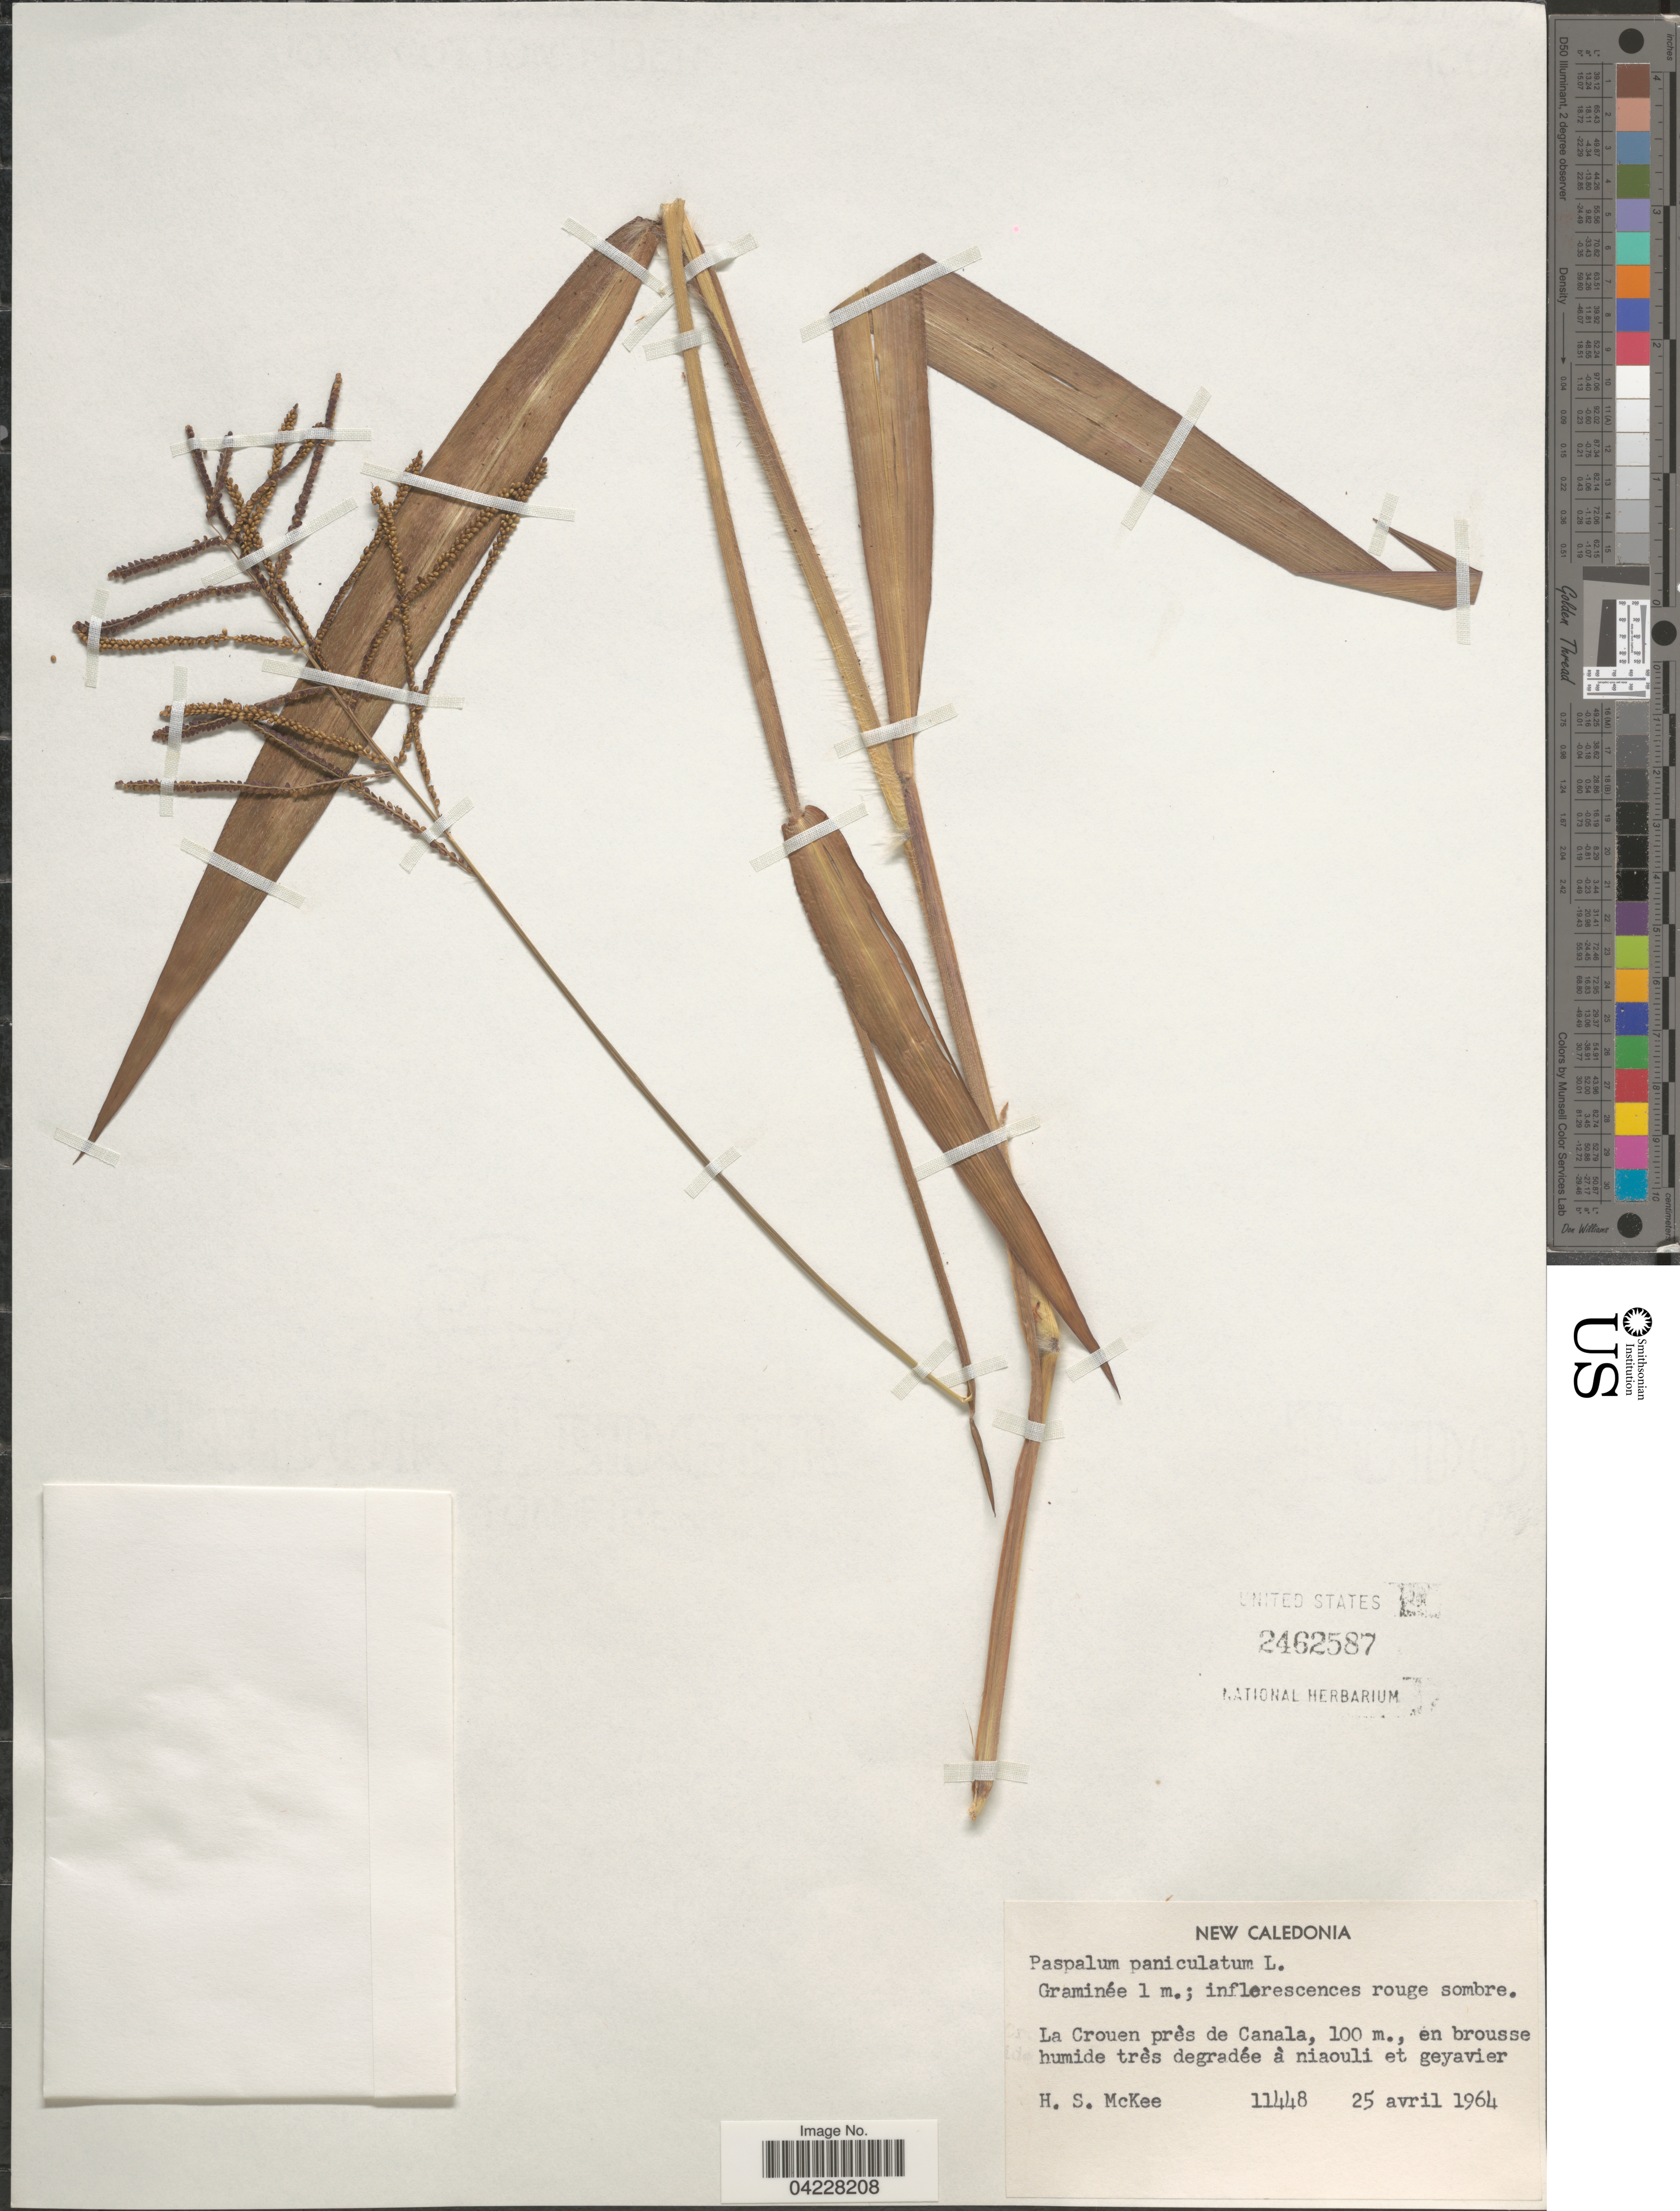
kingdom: Plantae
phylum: Tracheophyta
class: Liliopsida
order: Poales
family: Poaceae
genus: Paspalum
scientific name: Paspalum paniculatum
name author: L.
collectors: H. S. McKee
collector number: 11448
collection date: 1964-04-25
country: New Caledonia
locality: La Crouen près de Canala, en brouses humide très degradée à niaouli et geyavier.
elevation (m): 100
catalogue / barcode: US 2462587